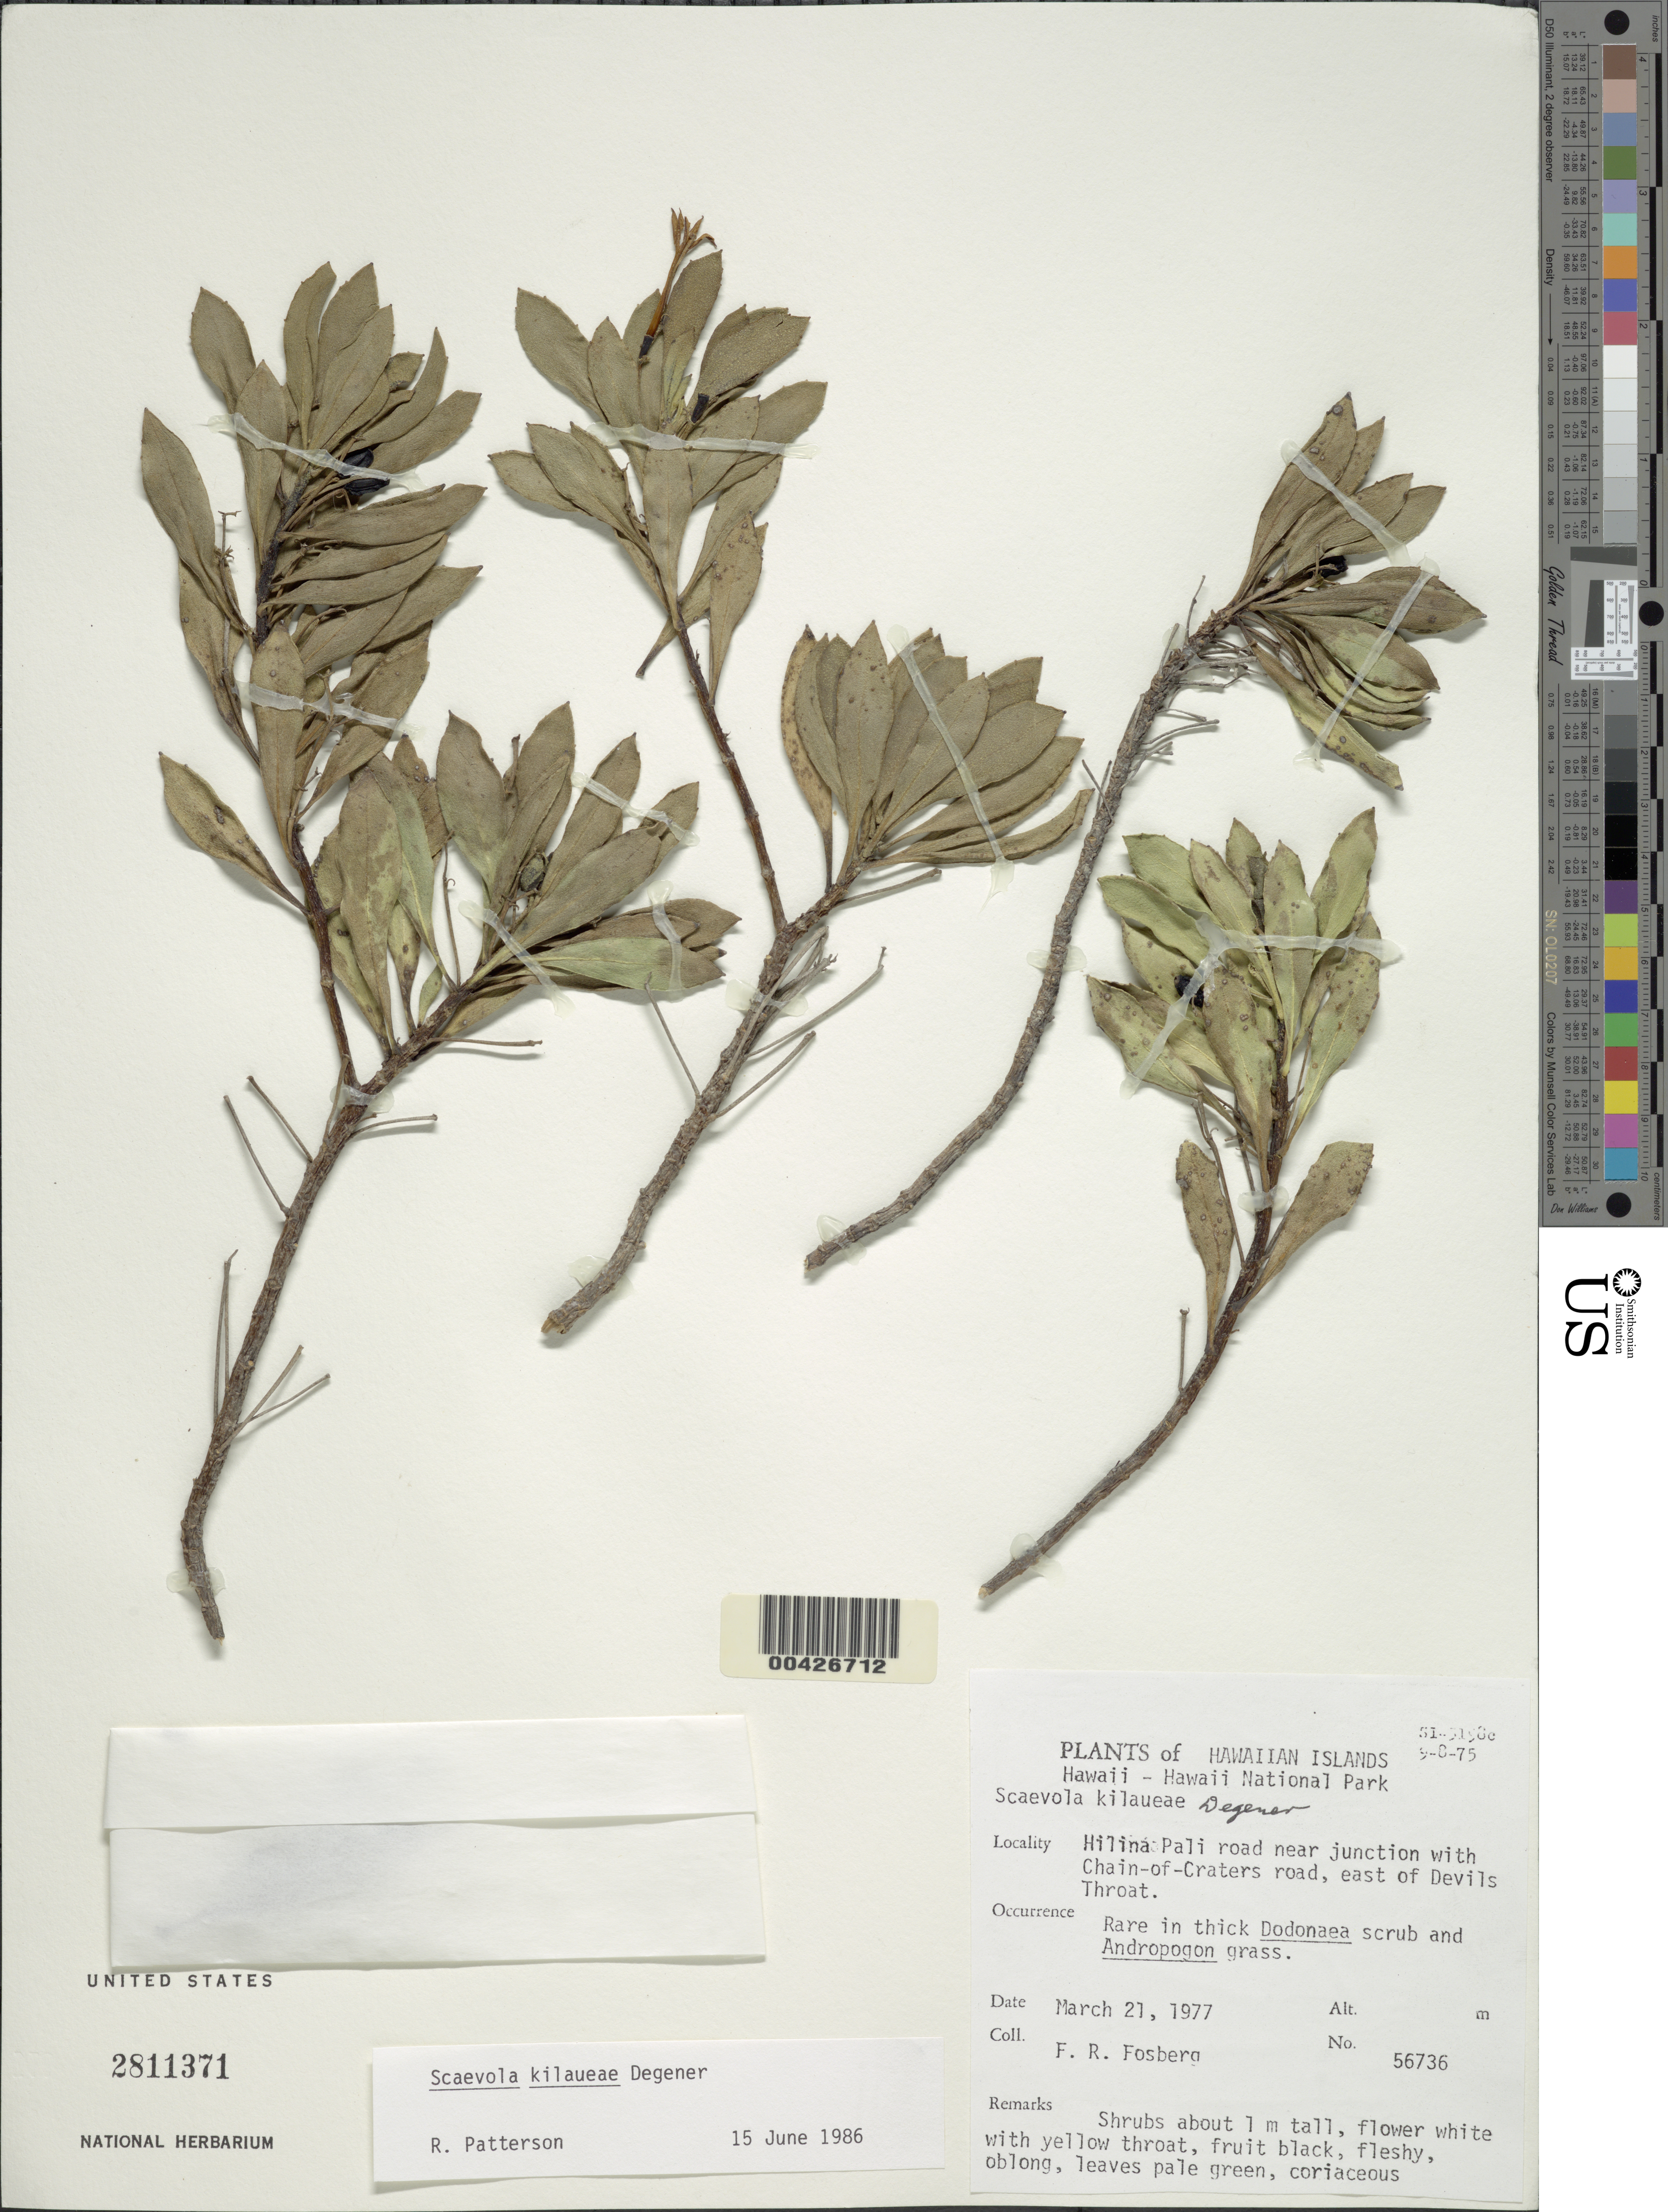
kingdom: Plantae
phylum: Tracheophyta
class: Magnoliopsida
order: Asterales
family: Goodeniaceae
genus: Scaevola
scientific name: Scaevola kilaueae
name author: O. Deg.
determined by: Patterson, R.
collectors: F. R. Fosberg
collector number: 56736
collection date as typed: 21 Mar 1977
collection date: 1977-03-21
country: United States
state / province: Hawaii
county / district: Hawaii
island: Hawaii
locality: Hawaii National Park: Hilina Pali road near junction with Chain-of-Craters road, east of Devils Throat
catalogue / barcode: US 2811371